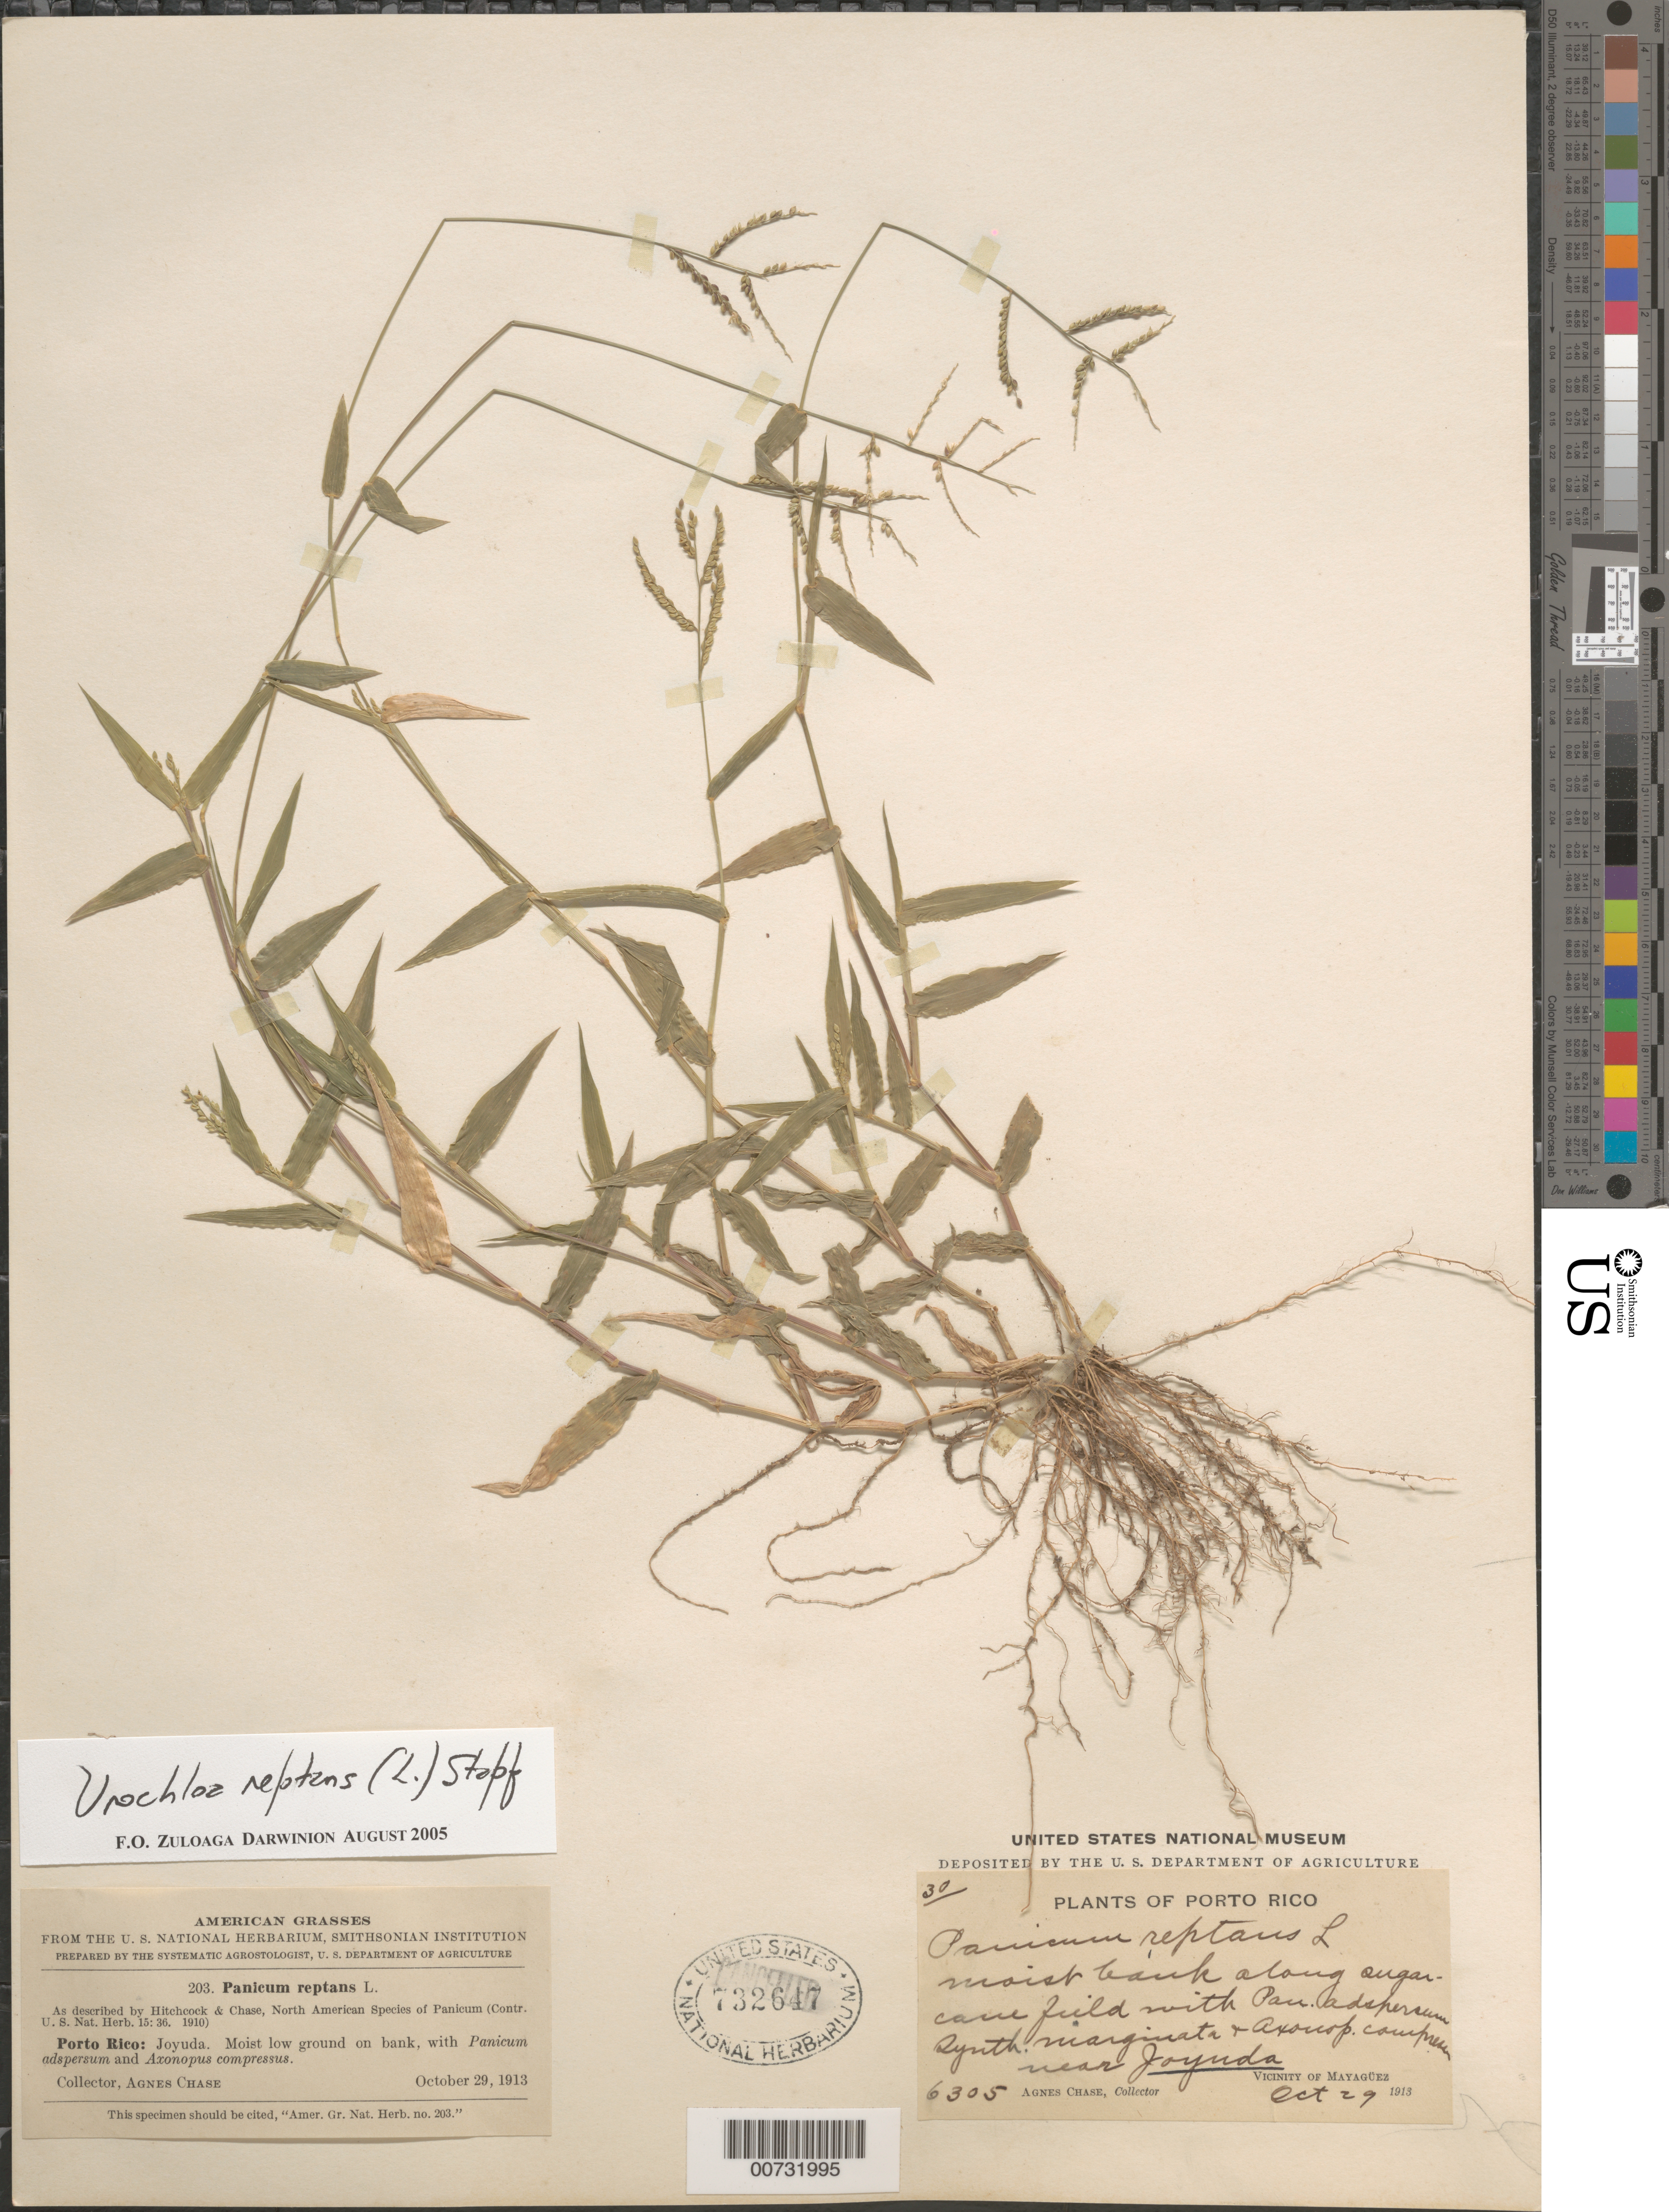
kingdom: Plantae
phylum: Tracheophyta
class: Liliopsida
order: Poales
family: Poaceae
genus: Urochloa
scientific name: Urochloa reptans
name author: (L.) Stapf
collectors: A. Chase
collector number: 6305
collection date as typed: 29 Oct 1913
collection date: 1913-10-29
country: Puerto Rico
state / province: Mayagüez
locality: Joyuda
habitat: Moist low ground on bank, w/Panicum adspersum and Axonopus compressus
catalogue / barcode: US 732647